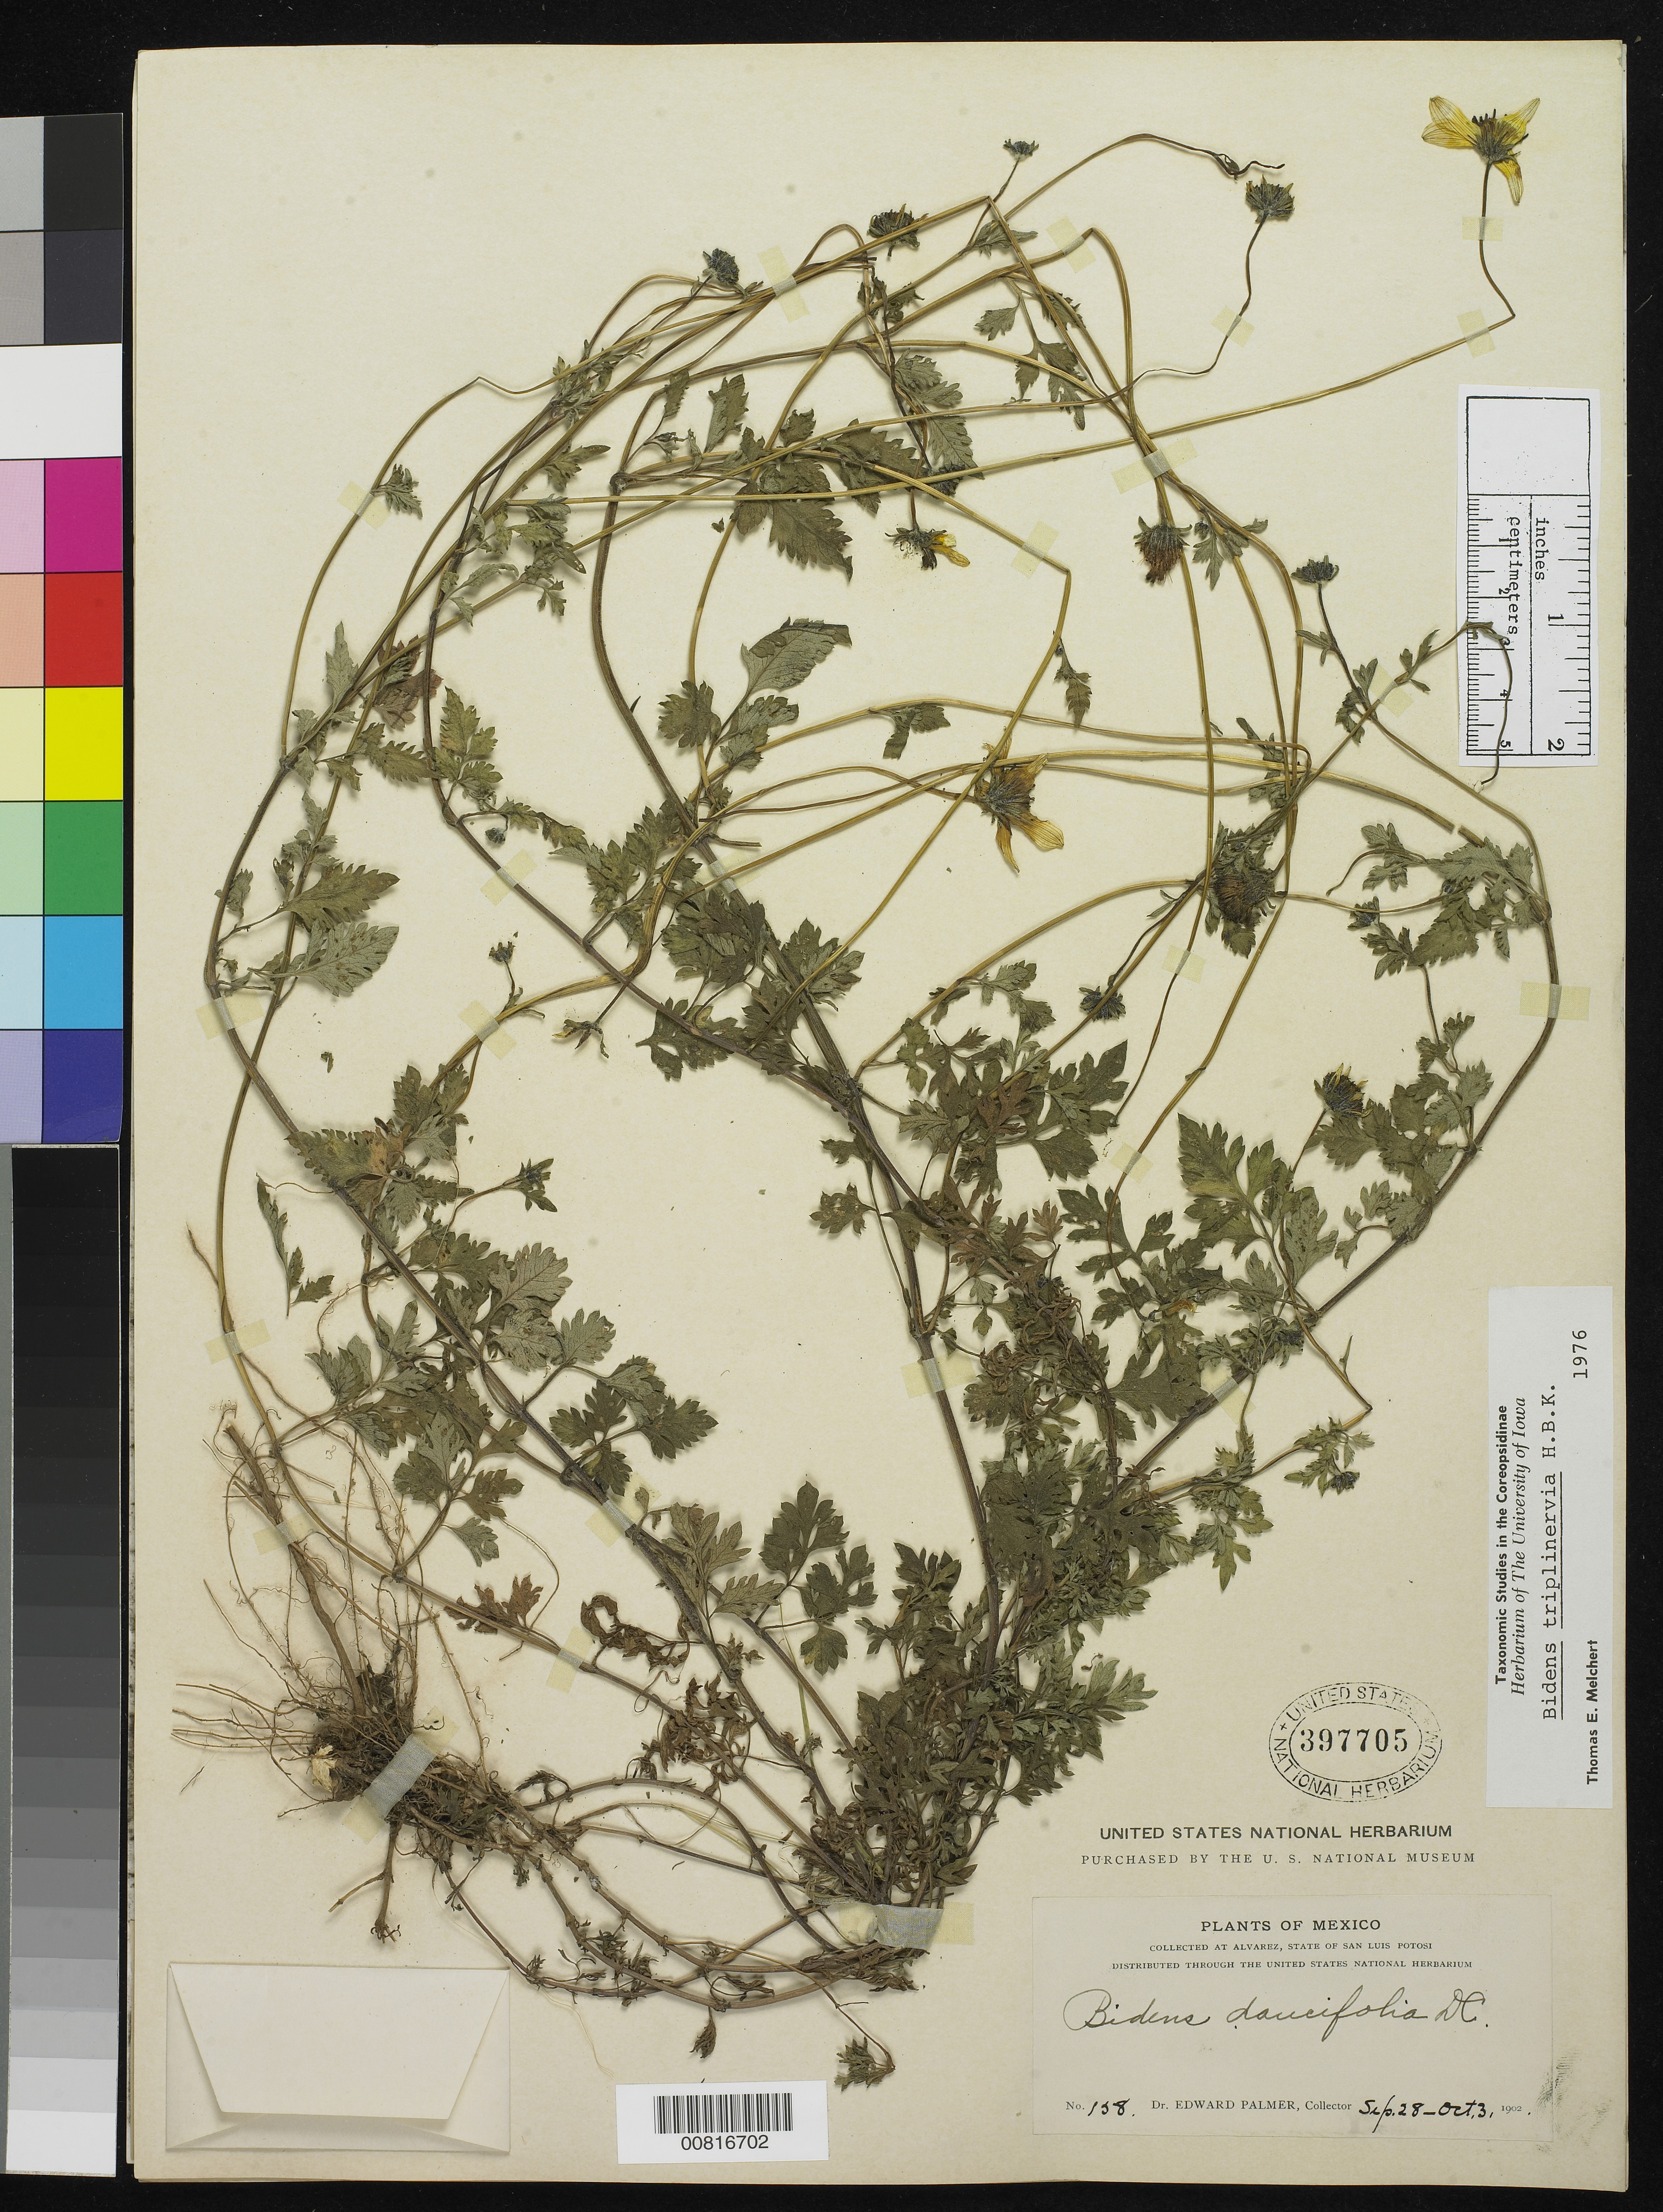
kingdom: Plantae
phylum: Tracheophyta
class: Magnoliopsida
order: Asterales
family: Asteraceae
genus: Bidens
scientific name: Bidens triplinervia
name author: Kunth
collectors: E. Palmer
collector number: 158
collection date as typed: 28 Sep 1902 to 03 Oct 1902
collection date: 1902-09-28/1902-10-03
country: Mexico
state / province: San Luis Potosí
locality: Alvarez, San Luis Potosí.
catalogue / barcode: US 397705